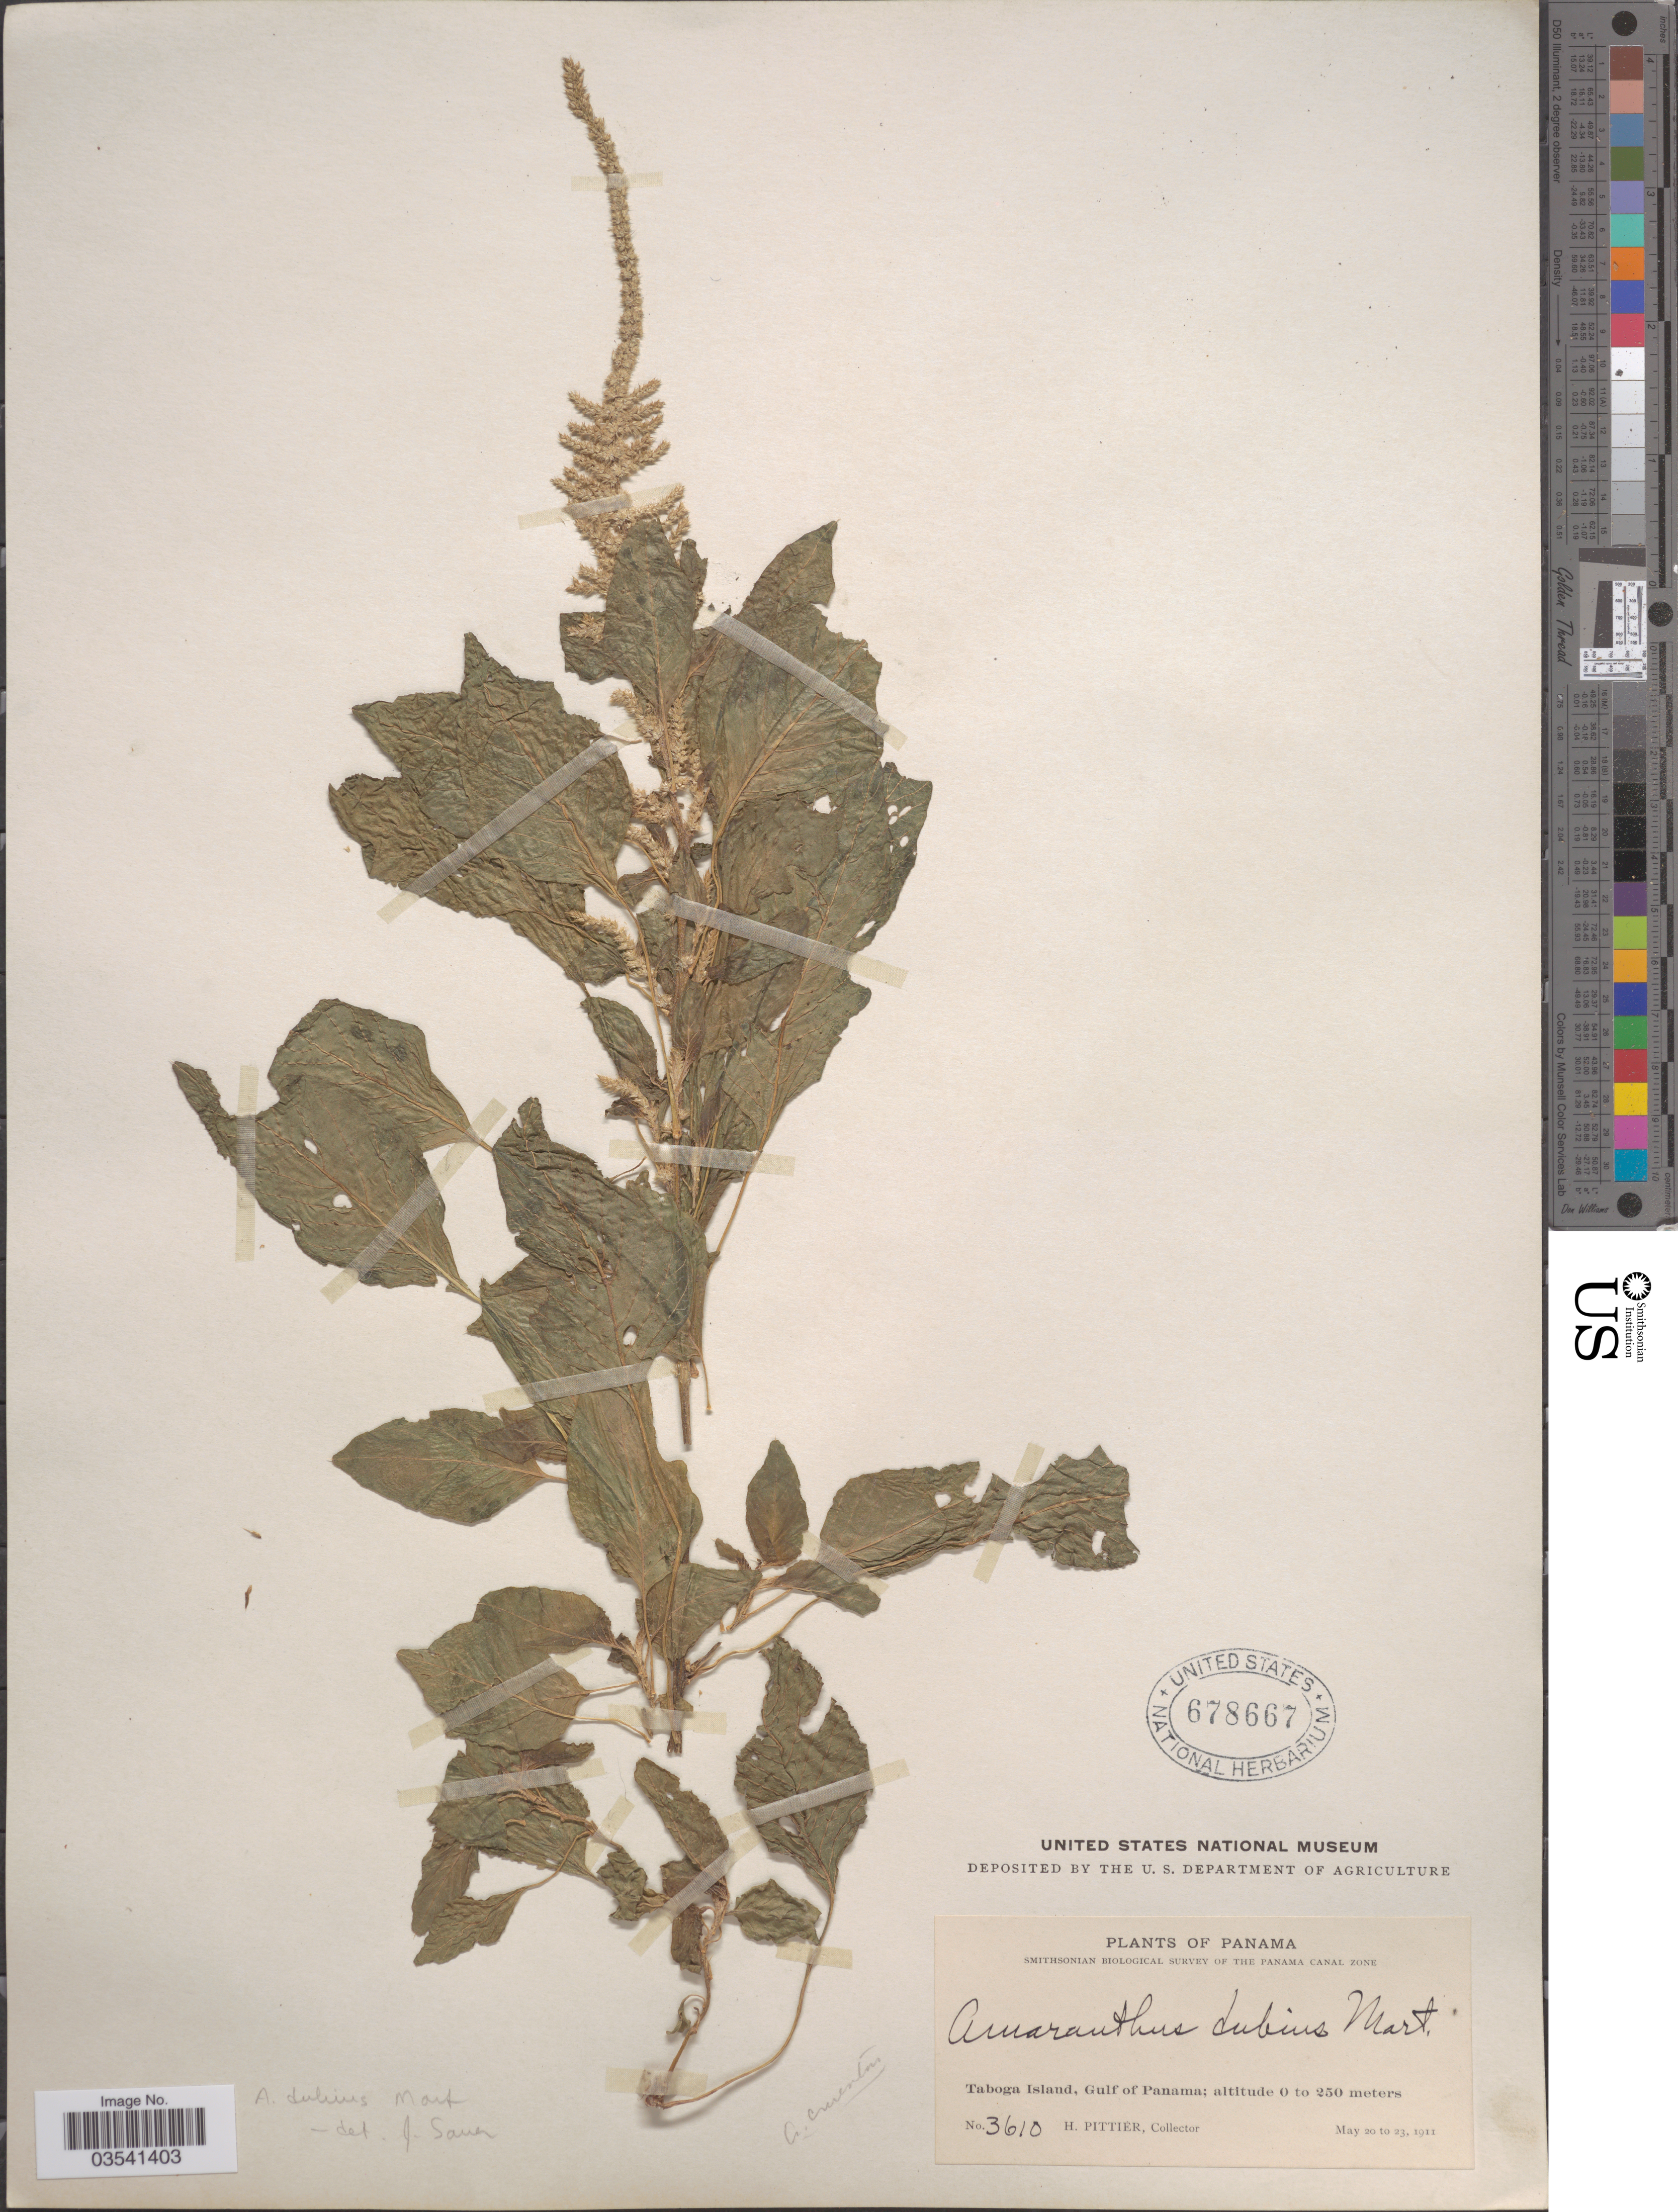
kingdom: Plantae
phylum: Tracheophyta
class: Magnoliopsida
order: Caryophyllales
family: Amaranthaceae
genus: Amaranthus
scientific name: Amaranthus dubius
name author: Mart. ex Thell.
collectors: H. F. Pittier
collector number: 3610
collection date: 1911-05-20/1911-05-23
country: Panama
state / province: Panamá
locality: Taboga Island, Gulf of Panama.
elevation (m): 0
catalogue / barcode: US 678667